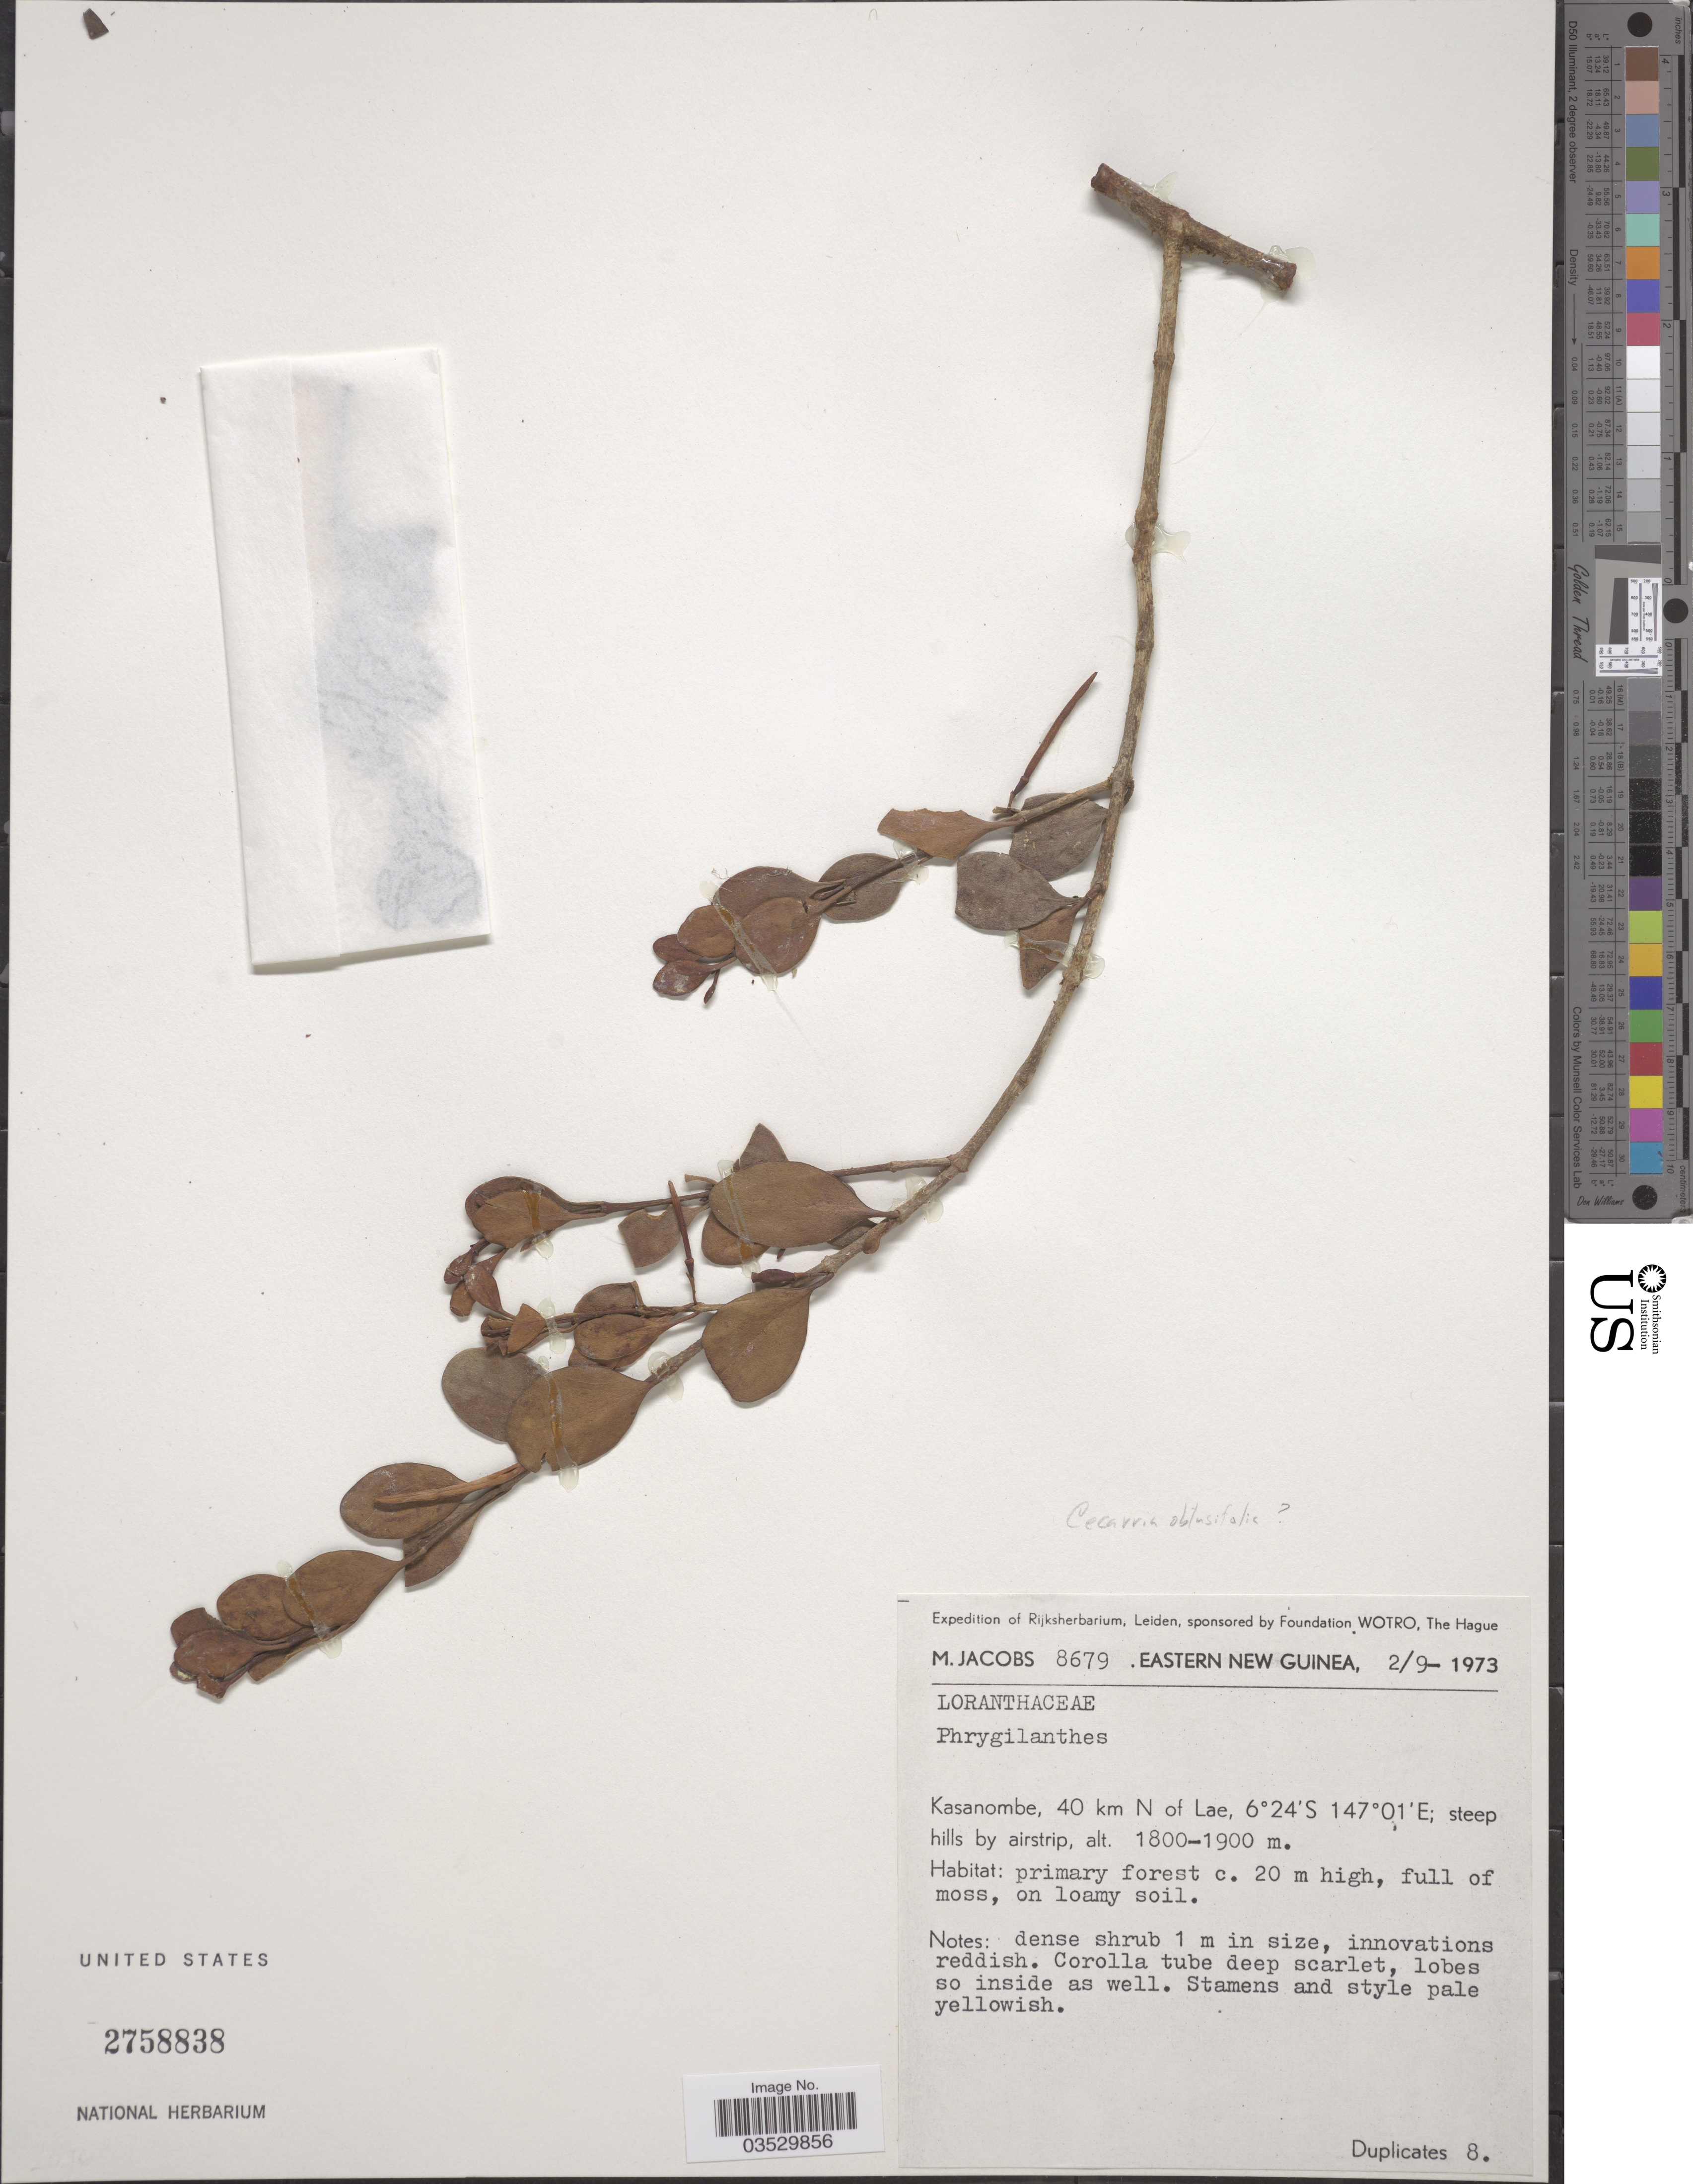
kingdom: Plantae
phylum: Tracheophyta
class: Magnoliopsida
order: Santalales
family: Loranthaceae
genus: Amyema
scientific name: Amyema finisterrae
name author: (Warb.) Danser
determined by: Barlow, B. A.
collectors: M. Jacobs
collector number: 8679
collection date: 1973-09-02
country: Papua New Guinea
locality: Eastern New Guinea. Kasanombe, 40 km N of Lae.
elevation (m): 1800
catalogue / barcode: US 2758838